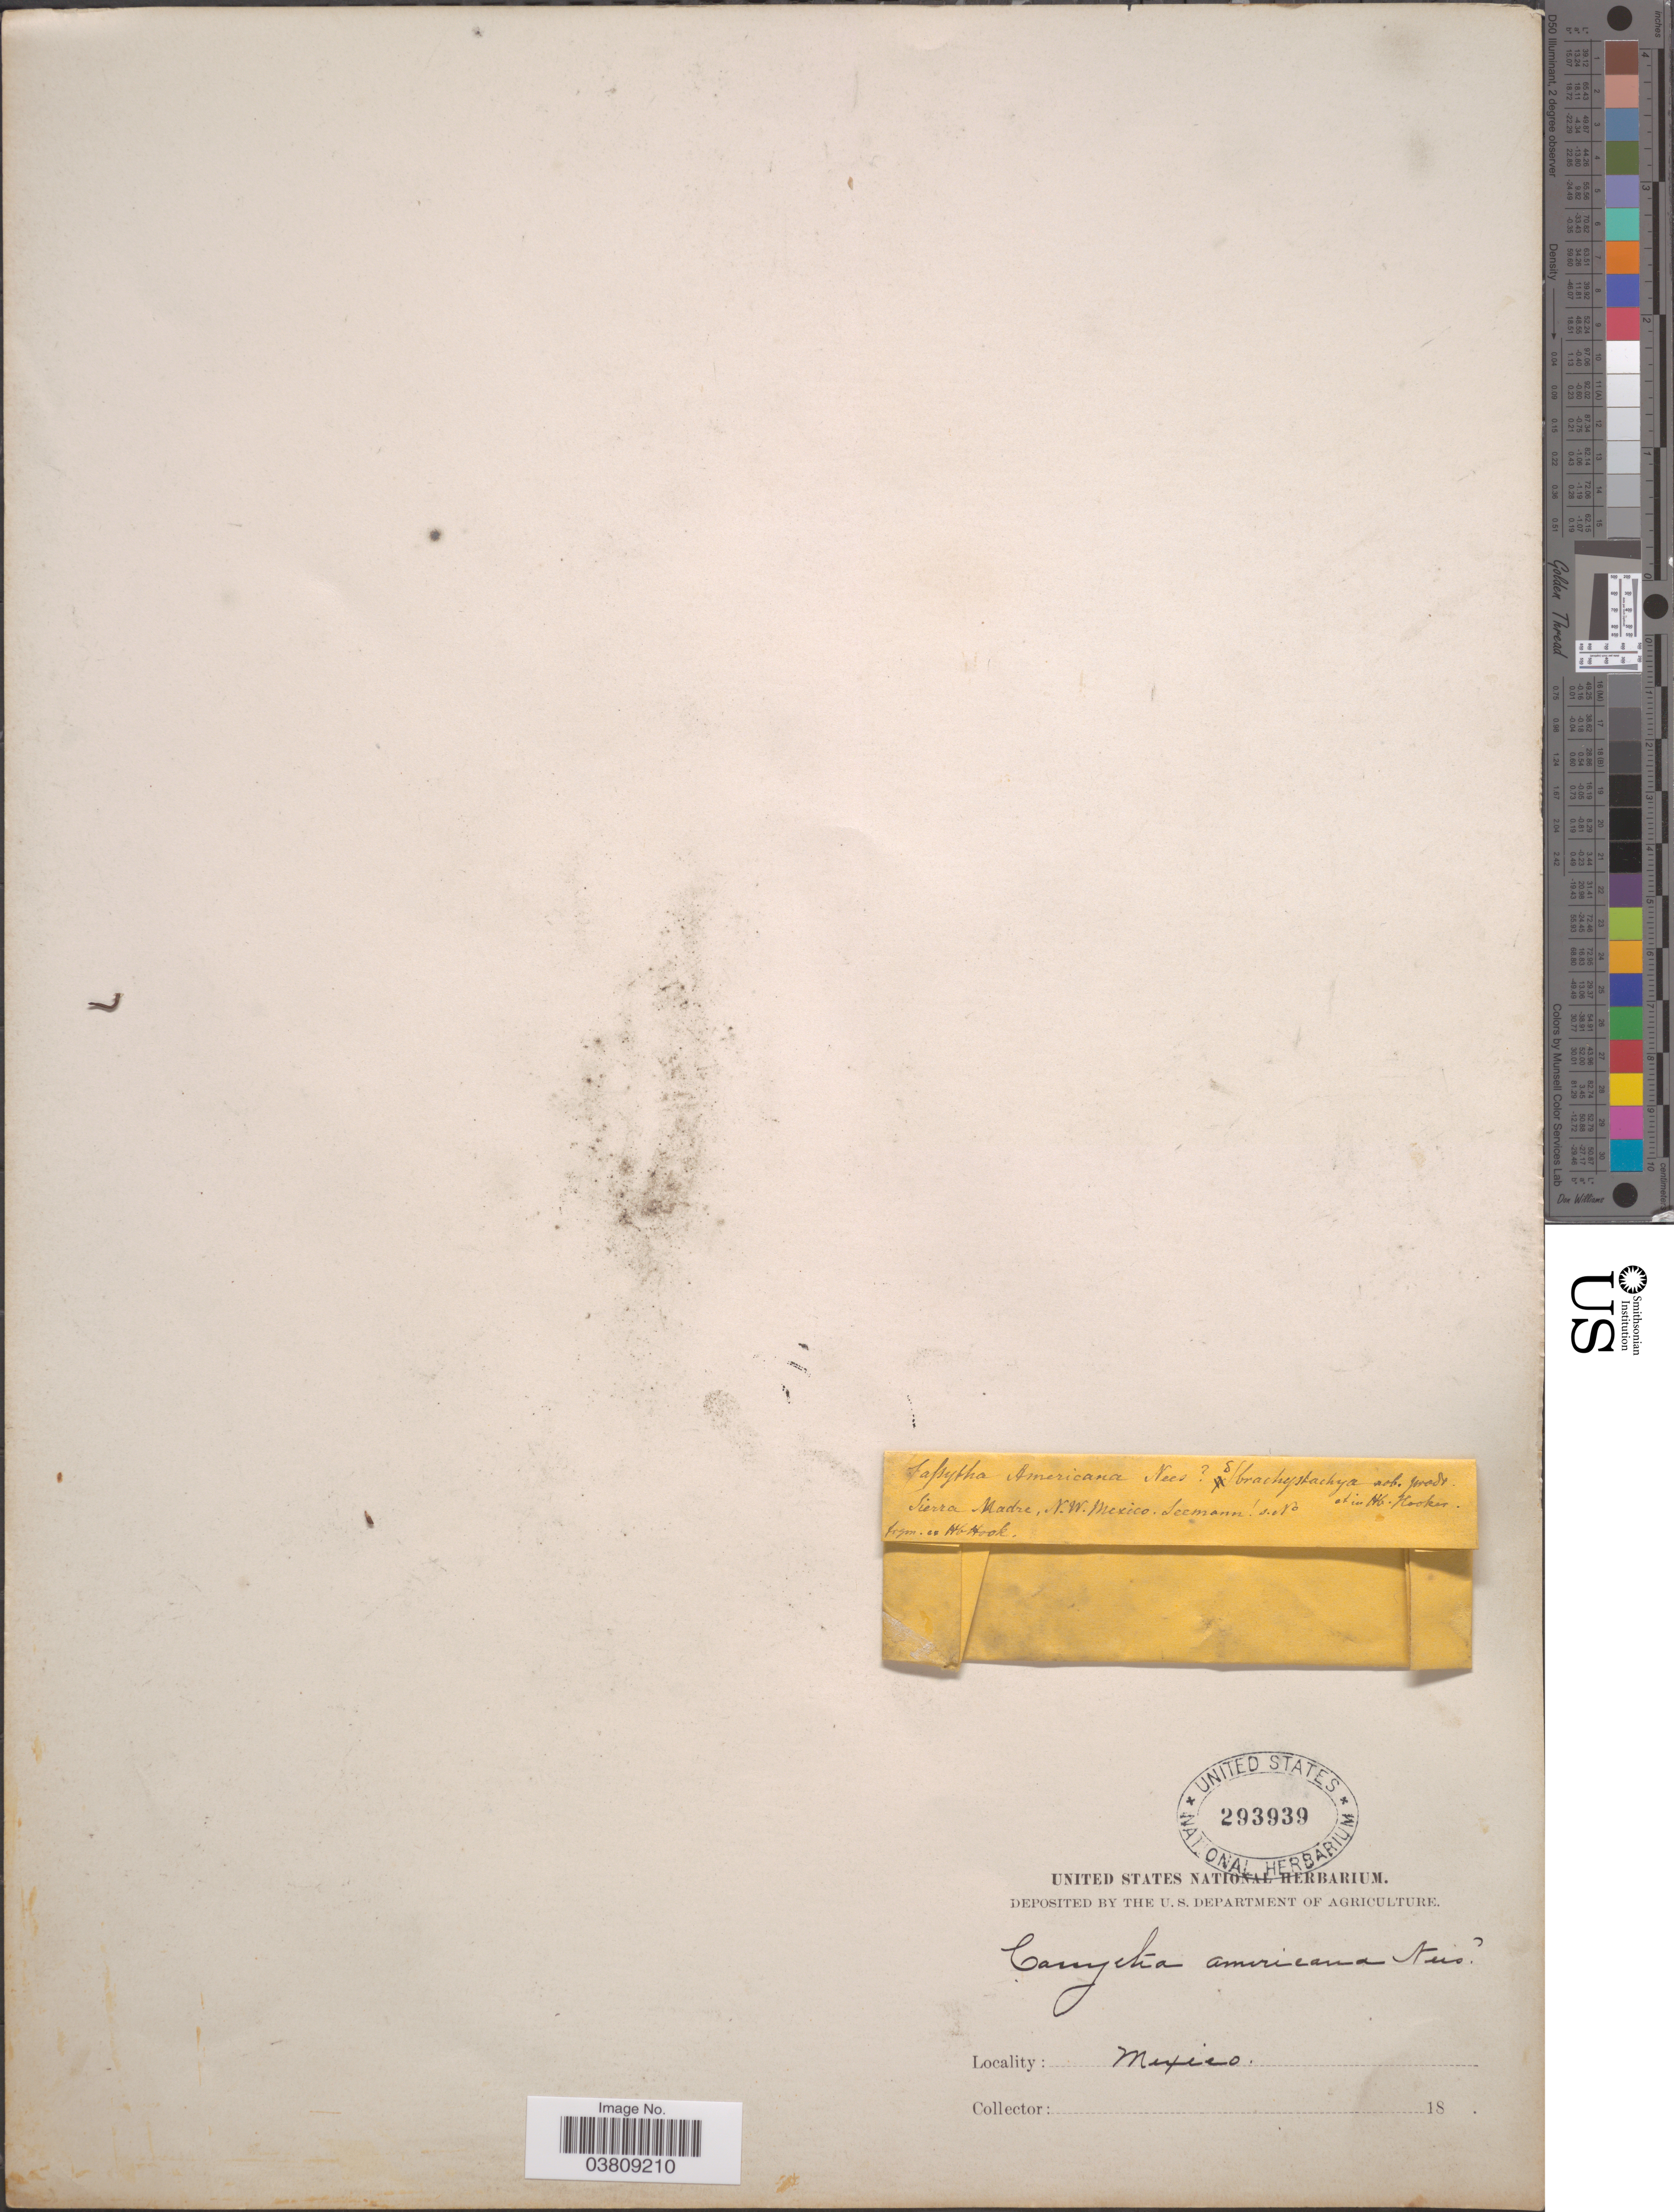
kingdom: Plantae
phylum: Tracheophyta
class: Magnoliopsida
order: Laurales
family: Lauraceae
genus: Cassytha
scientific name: Cassytha filiformis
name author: L.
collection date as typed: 18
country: Mexico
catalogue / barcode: US 293939